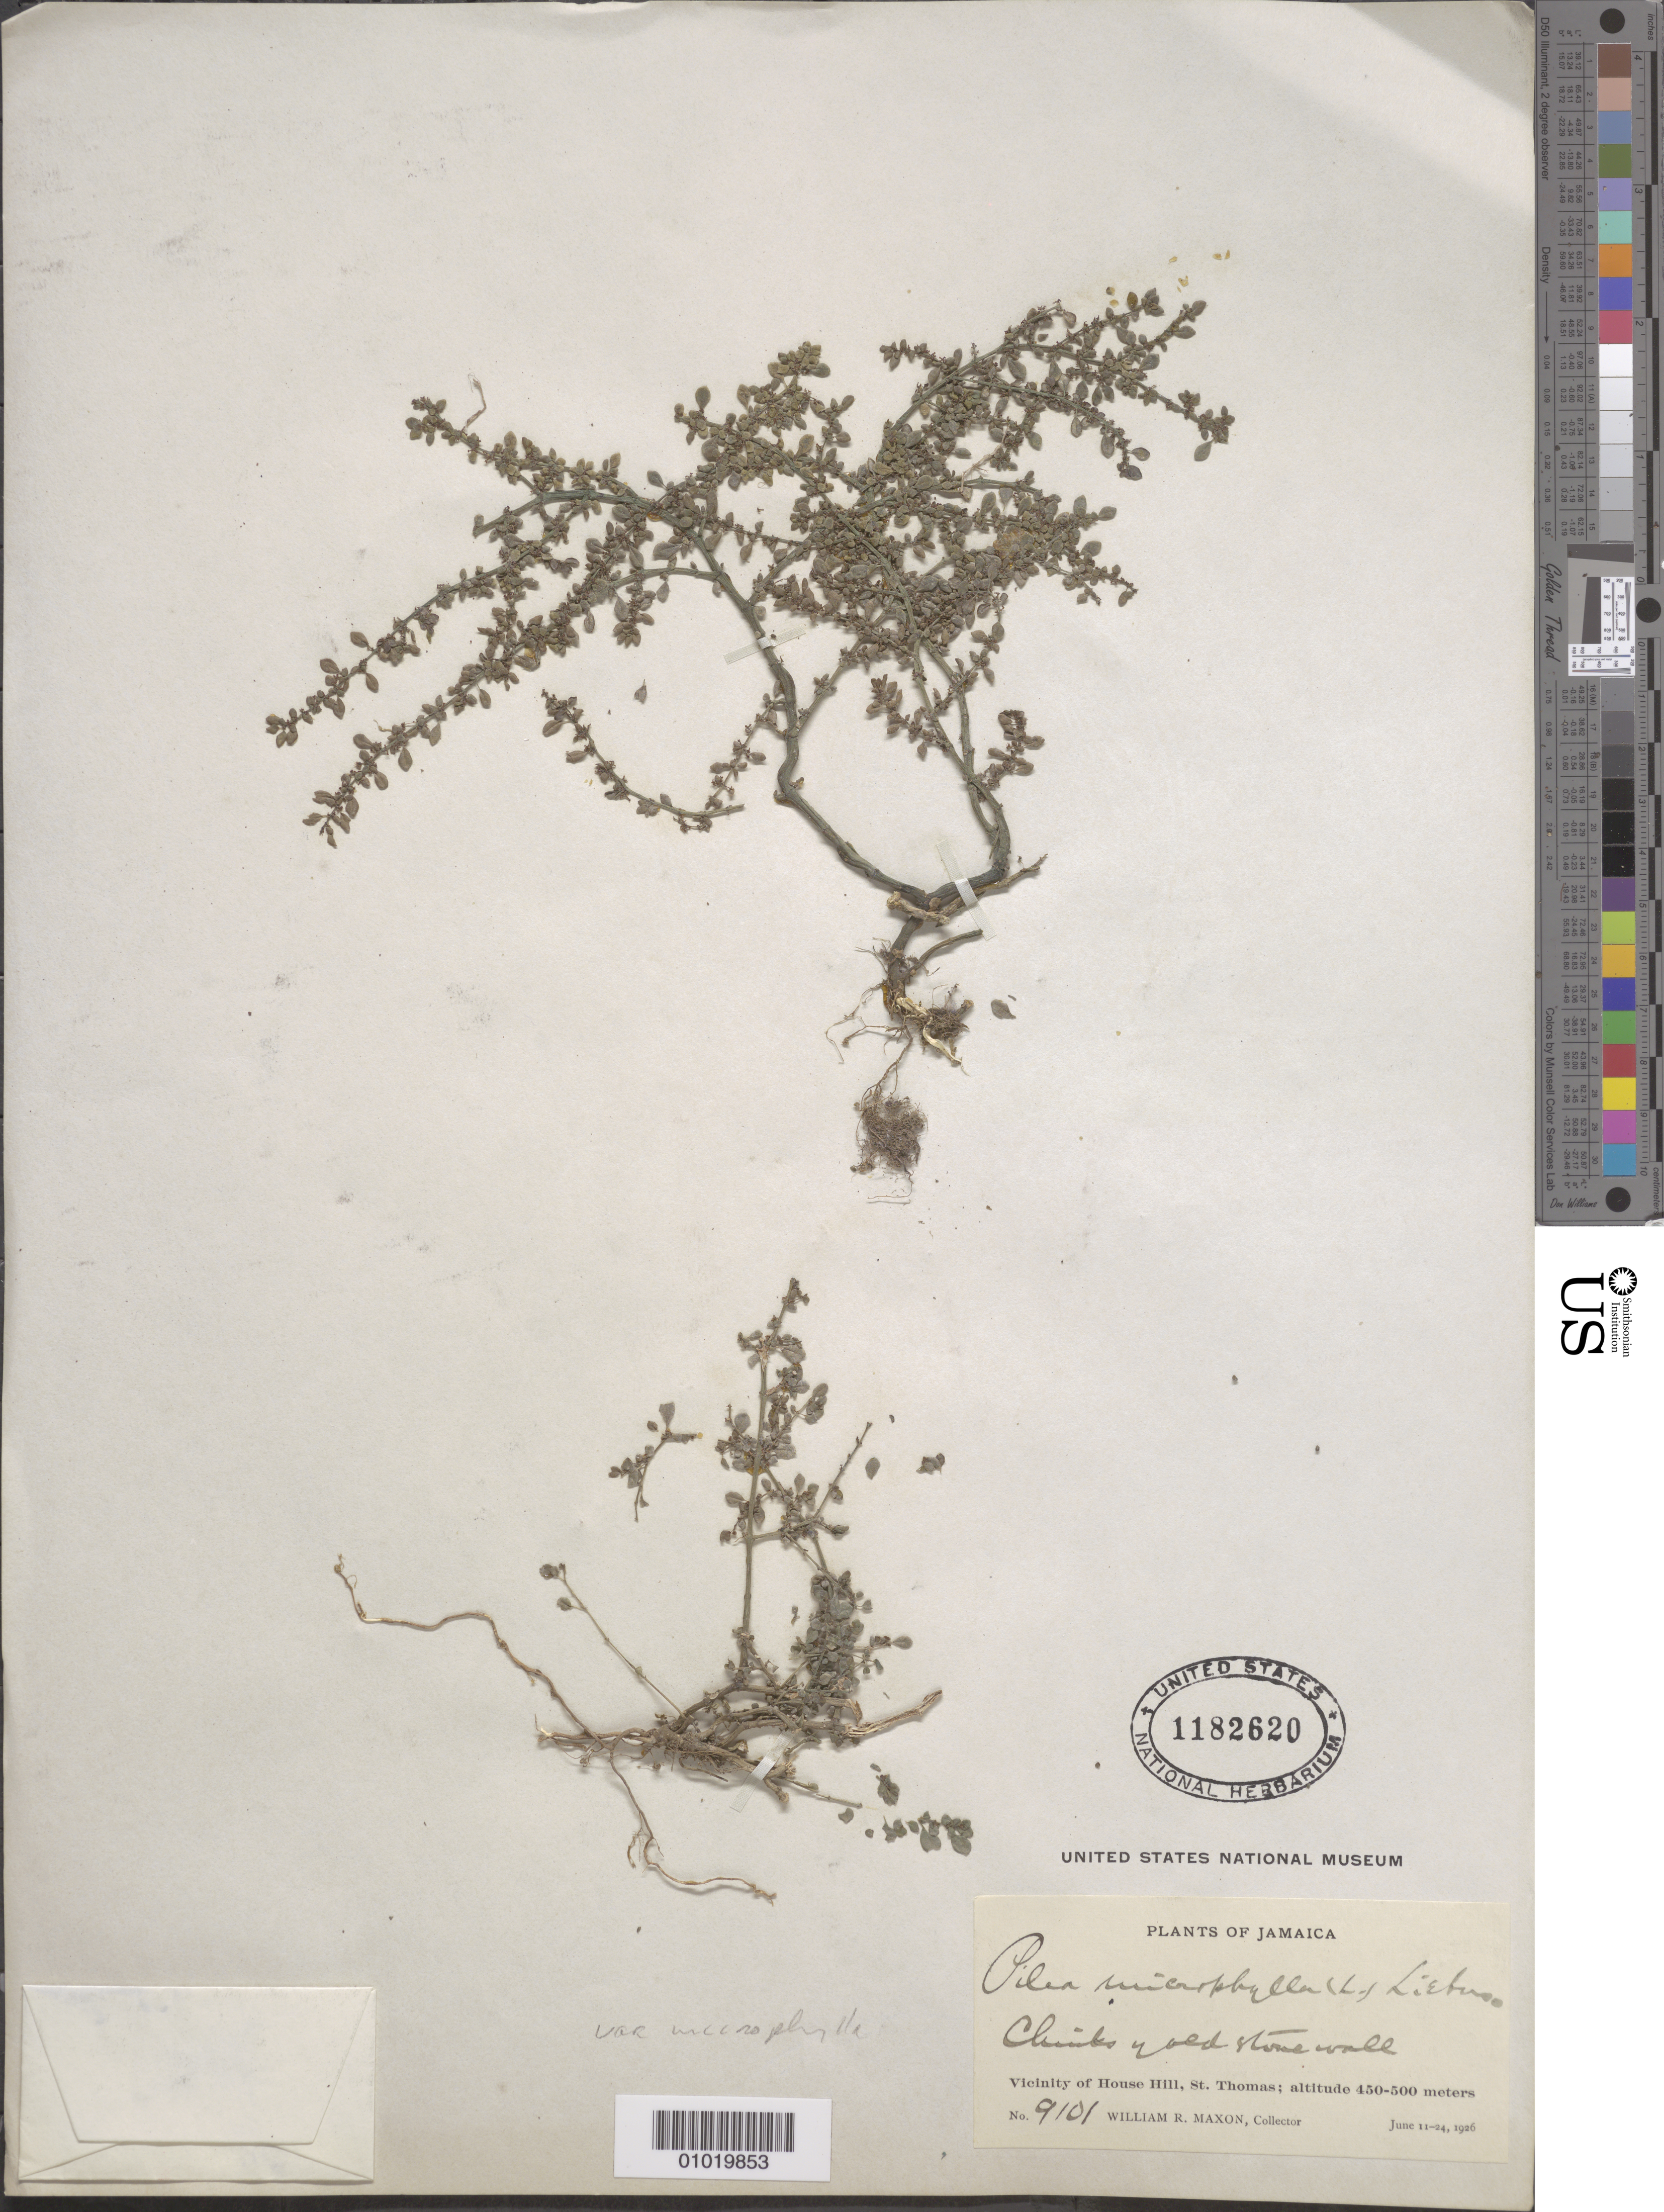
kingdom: Plantae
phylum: Tracheophyta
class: Magnoliopsida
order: Rosales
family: Urticaceae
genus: Pilea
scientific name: Pilea microphylla var. microphylla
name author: (L.) Liebm.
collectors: W. R. Maxon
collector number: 9101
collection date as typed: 11 Jun 1926 to 24 Jun 1926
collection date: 1926-06-11/1926-06-24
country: Jamaica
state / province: Saint Thomas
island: Jamaica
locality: House Hill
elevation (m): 450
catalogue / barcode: US 1182620